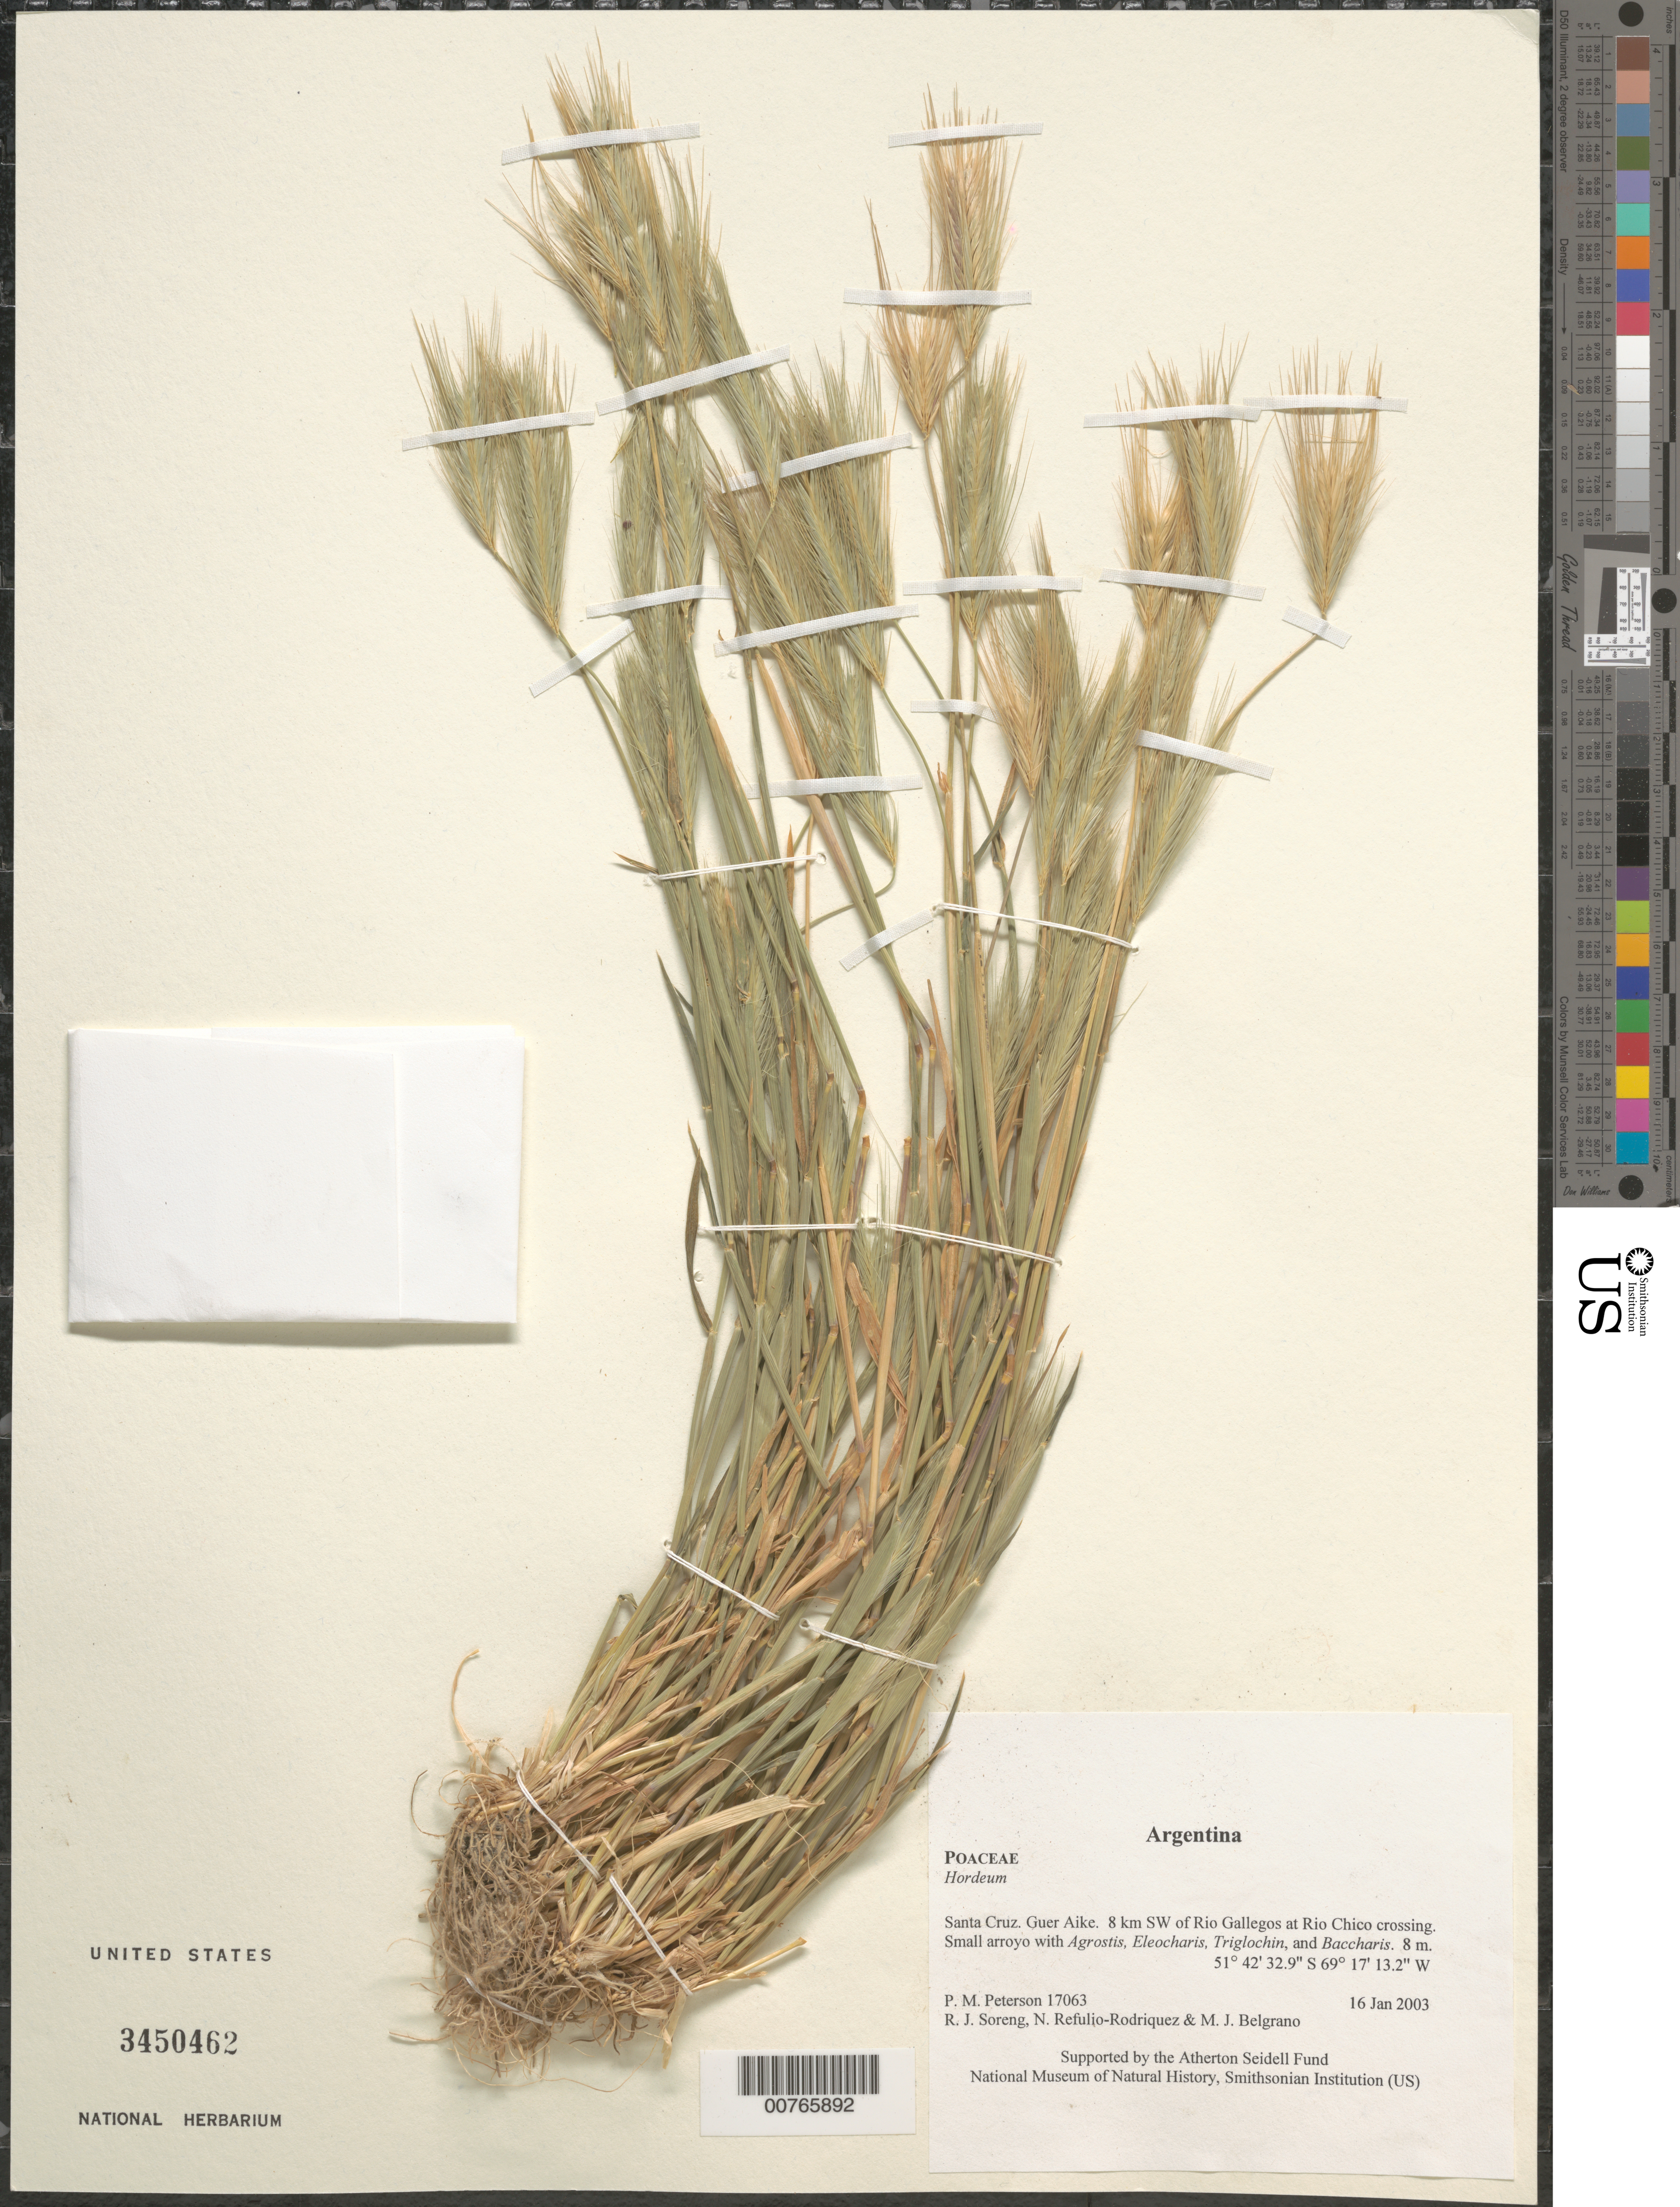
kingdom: Plantae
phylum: Tracheophyta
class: Liliopsida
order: Poales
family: Poaceae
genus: Hordeum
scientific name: Hordeum sp.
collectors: P. M. Peterson, R. J. Soreng, N. Refulio-Rodríguez & M. Belgrano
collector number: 17063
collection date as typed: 16 Jan 2003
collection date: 2003-01-16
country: Argentina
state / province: Santa Cruz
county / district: Guer Aike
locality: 8 km SW of Rio Gallegos at Rio Chico crossing. Small arroyo with Agrostis, Eleocharis, Triglochin, and Baccharis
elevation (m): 8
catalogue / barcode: US 3450462